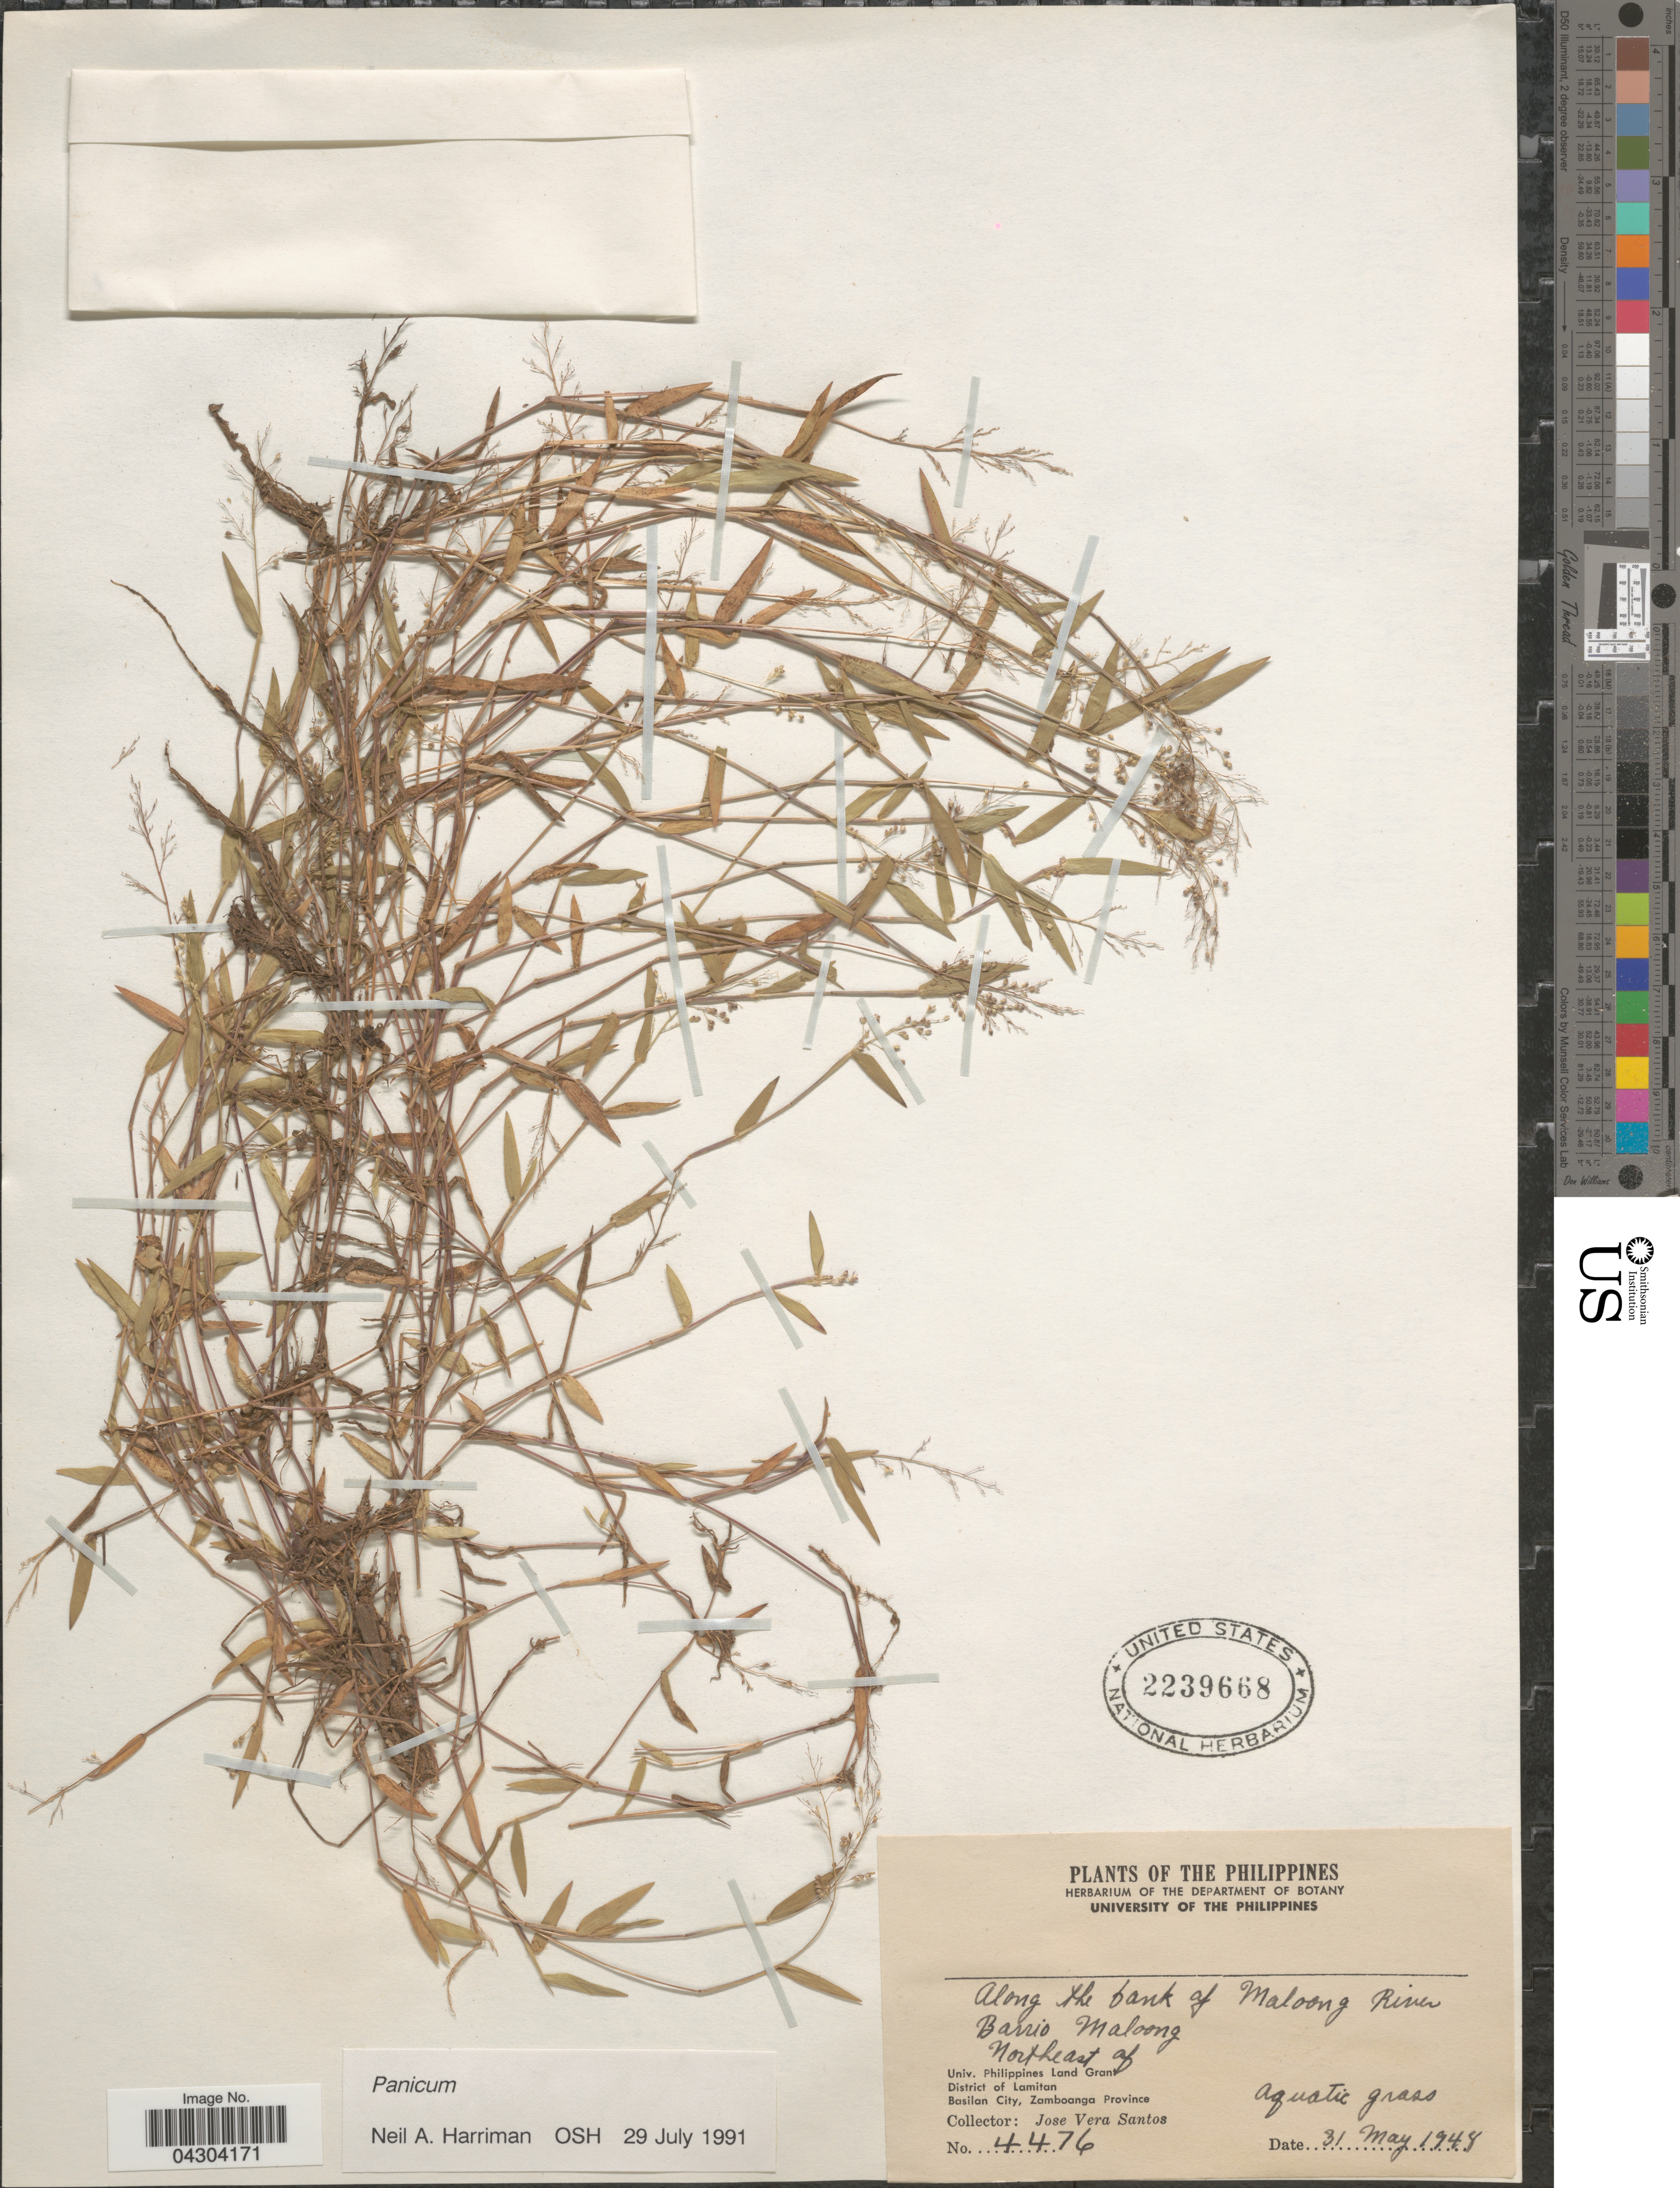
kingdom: Plantae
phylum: Tracheophyta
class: Liliopsida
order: Poales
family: Poaceae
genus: Panicum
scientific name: Panicum sp.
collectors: J. V. Santos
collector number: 4476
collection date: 1948-05-31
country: Philippines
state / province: Muslim Mindanao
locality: Along the bank of Maloong River. Barrio Maloong. Northeast of Univ. Philippines Land Grant. District of Lamitan. Basilan City, Zamboanga Province.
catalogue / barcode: US 2239668